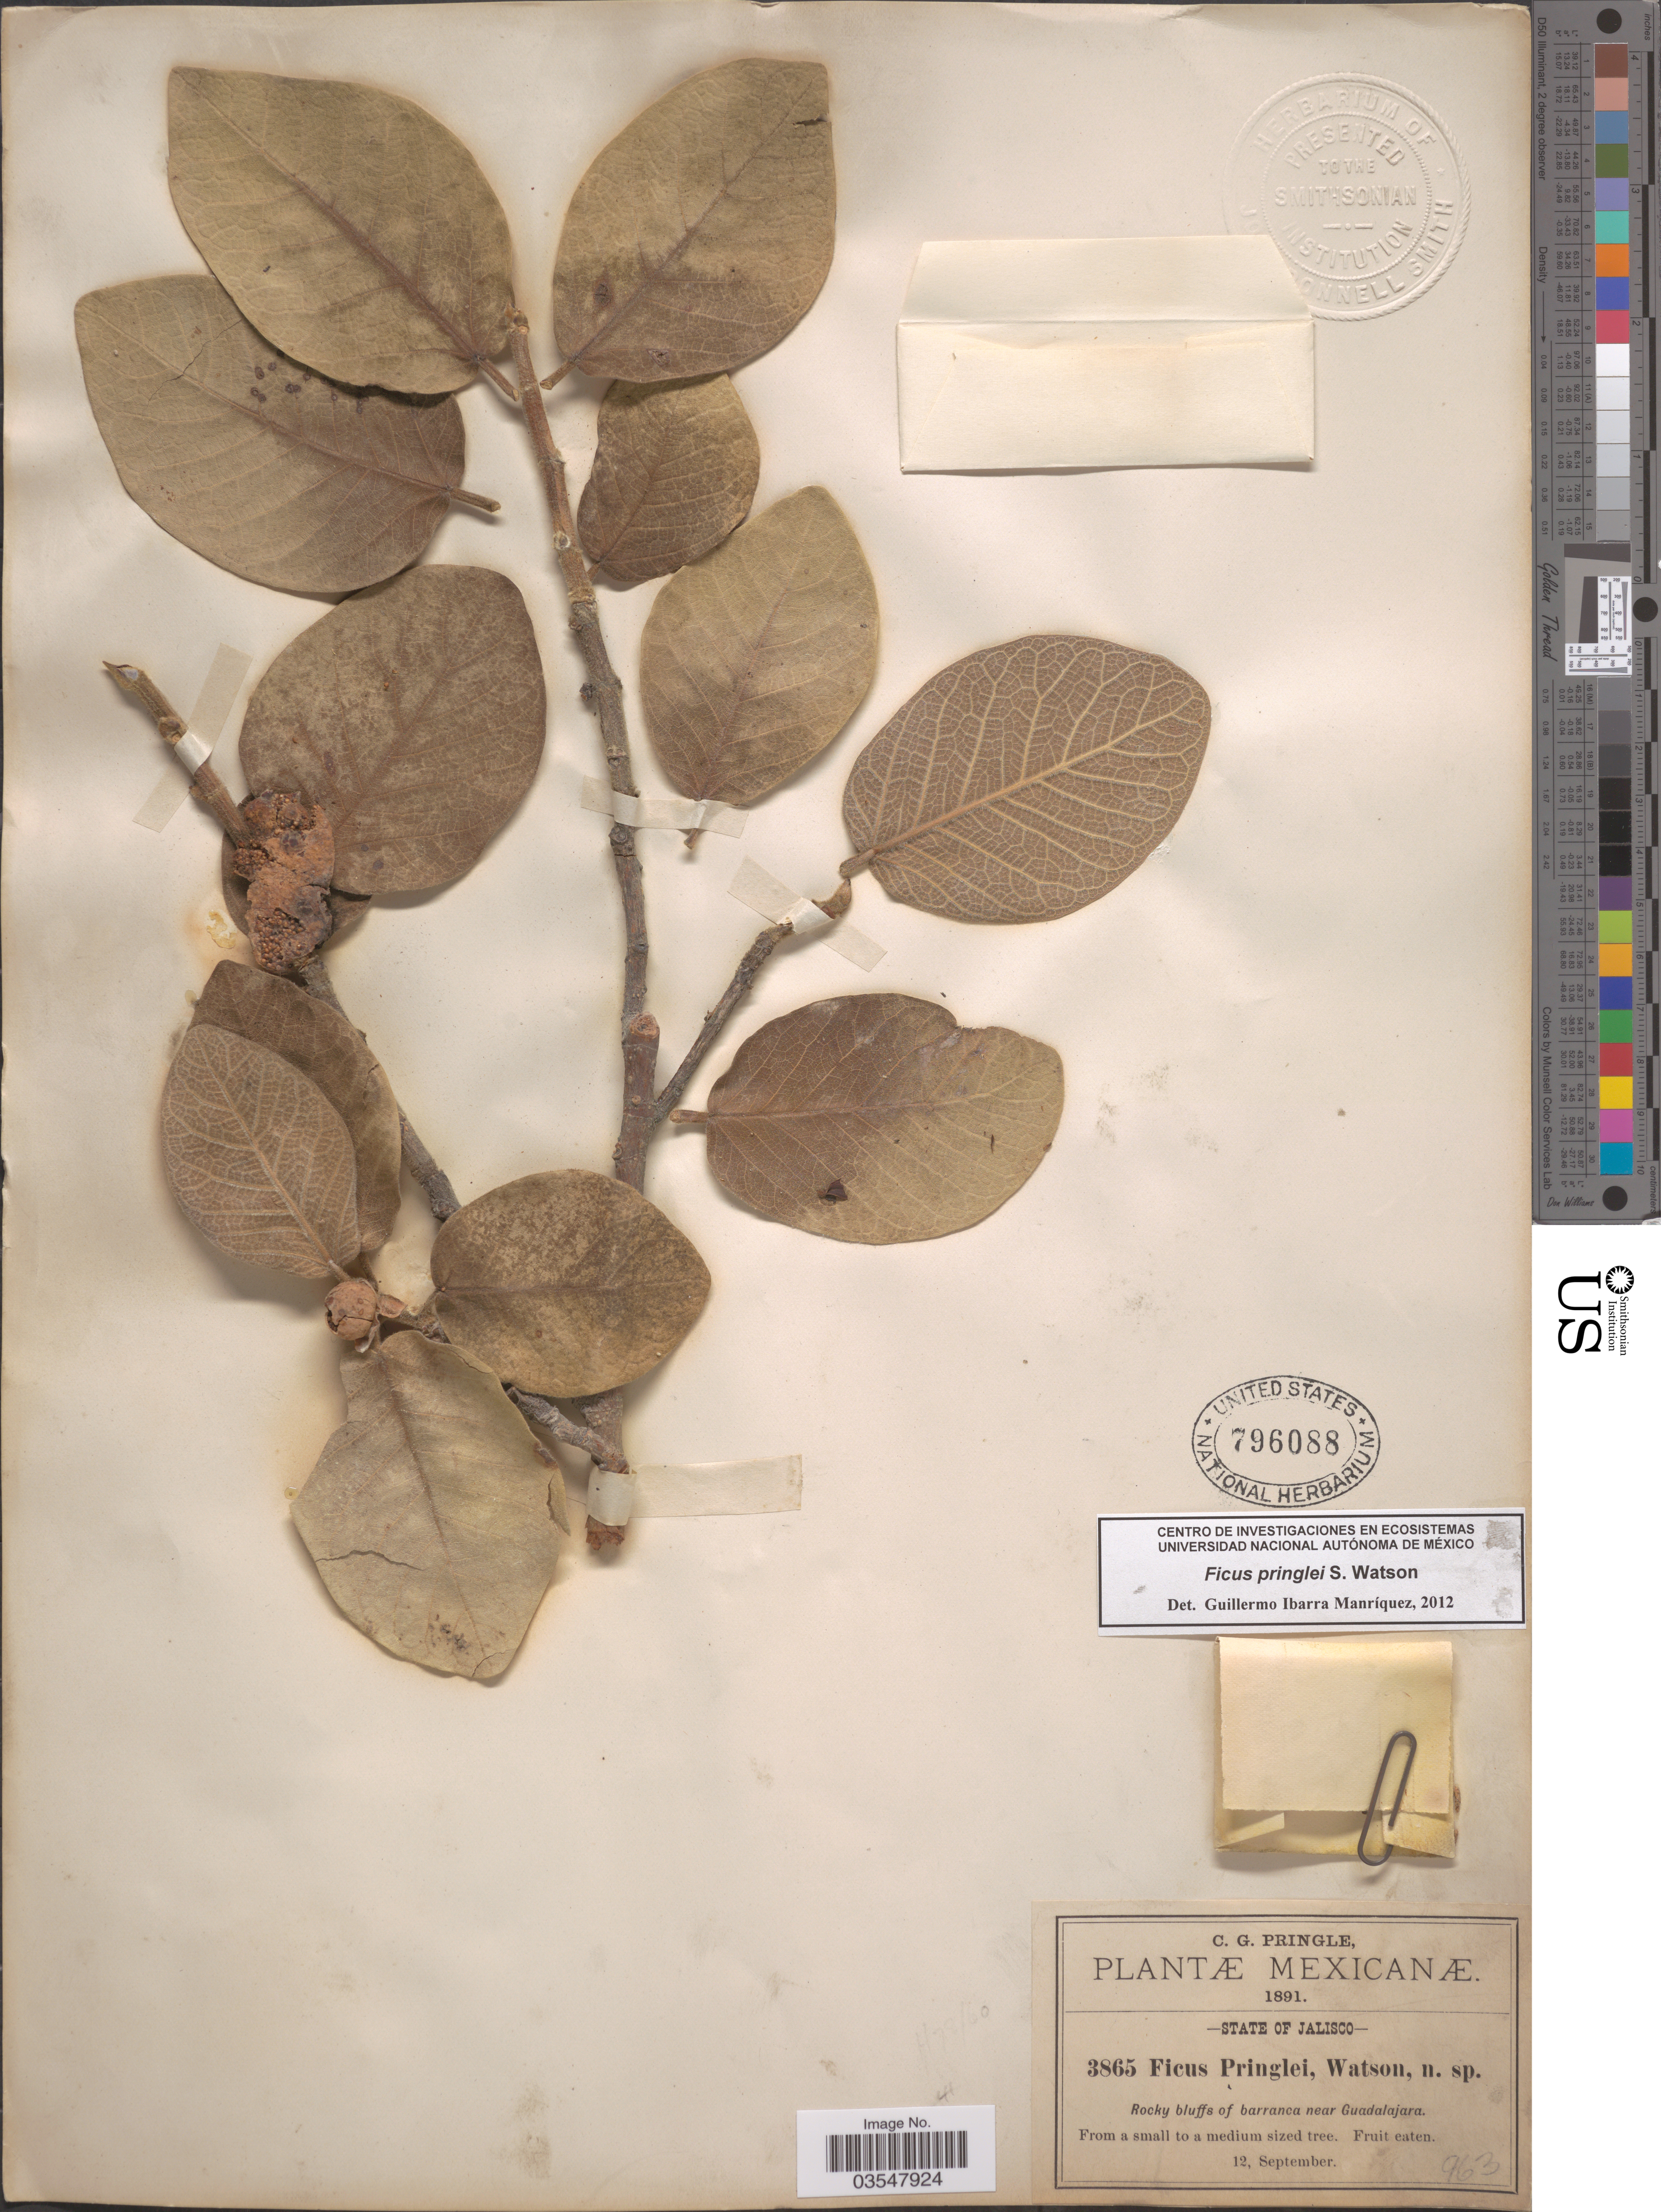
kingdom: Plantae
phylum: Tracheophyta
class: Magnoliopsida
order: Rosales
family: Moraceae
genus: Ficus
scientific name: Ficus pringlei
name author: S. Watson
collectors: C. G. Pringle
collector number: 3865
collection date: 1891-09-12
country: Mexico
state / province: Jalisco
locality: Rocky bluffs of barranca near Guadalajara.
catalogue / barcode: US 796088